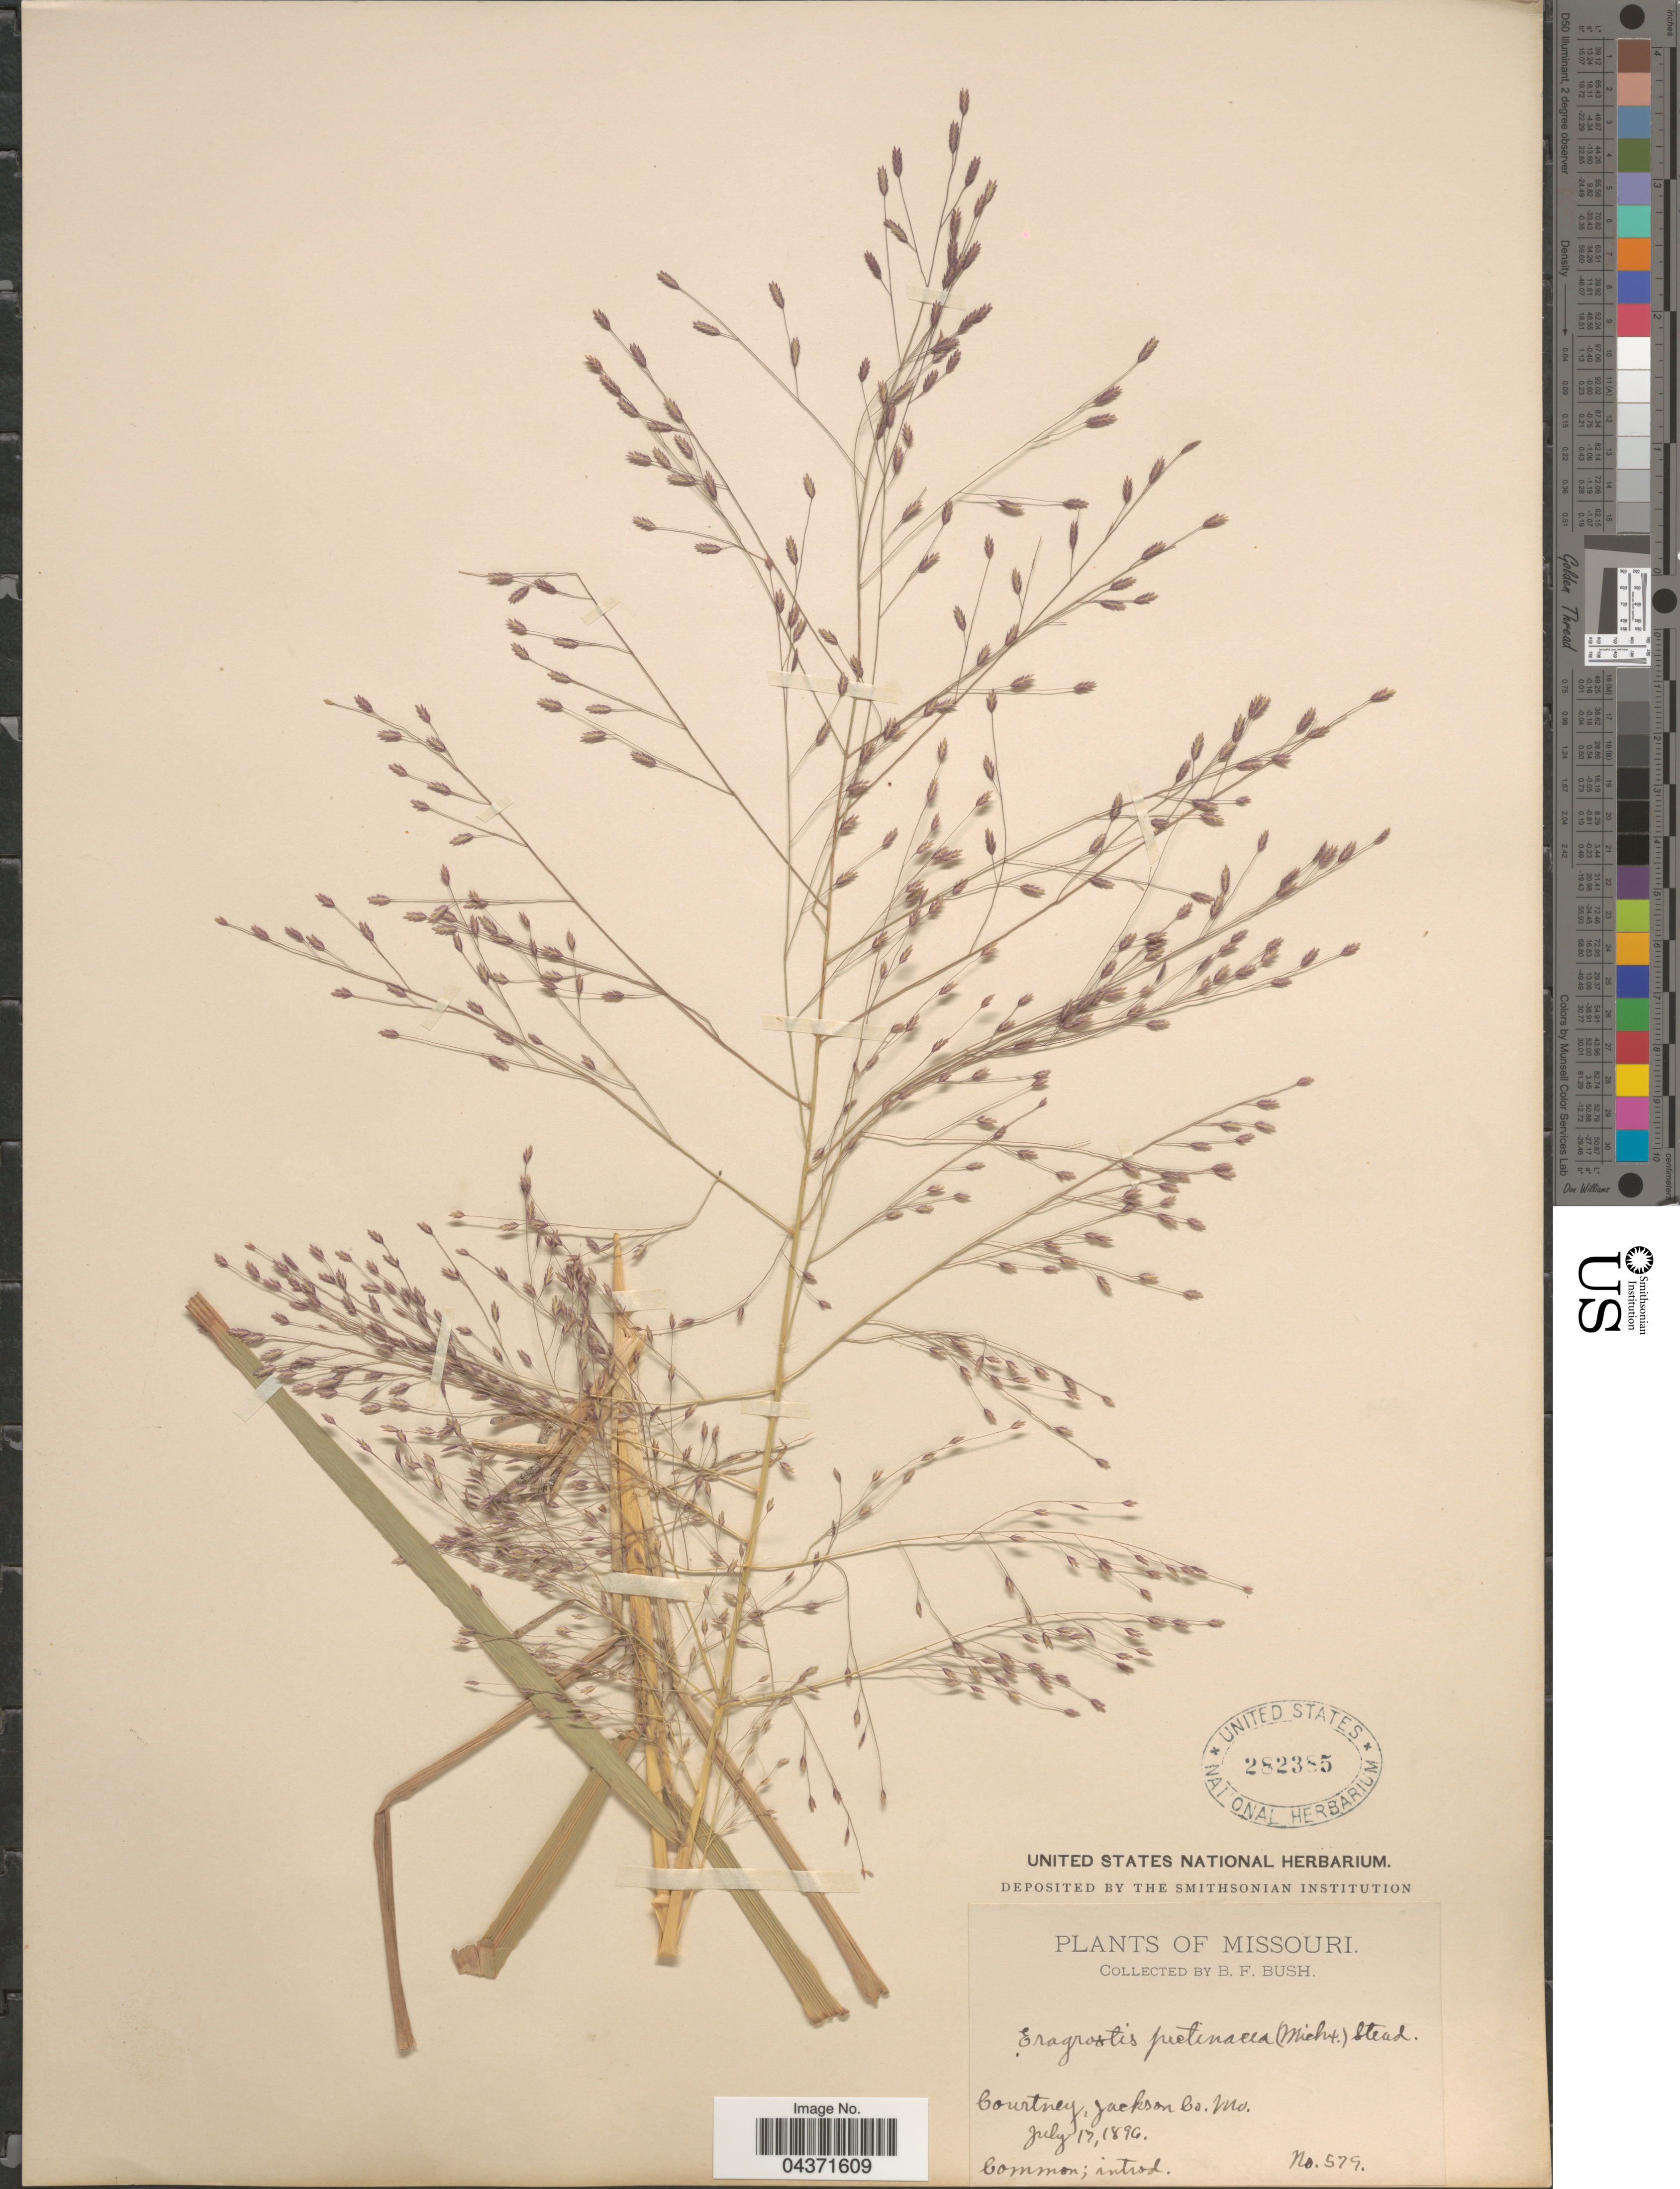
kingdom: Plantae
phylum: Tracheophyta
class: Liliopsida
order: Poales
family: Poaceae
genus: Eragrostis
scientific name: Eragrostis spectabilis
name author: (Pursh) Steud.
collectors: B. F. Bush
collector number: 579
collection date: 1896-07-17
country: United States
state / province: Missouri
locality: Courtney, Jackson Co.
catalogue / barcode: US 282385